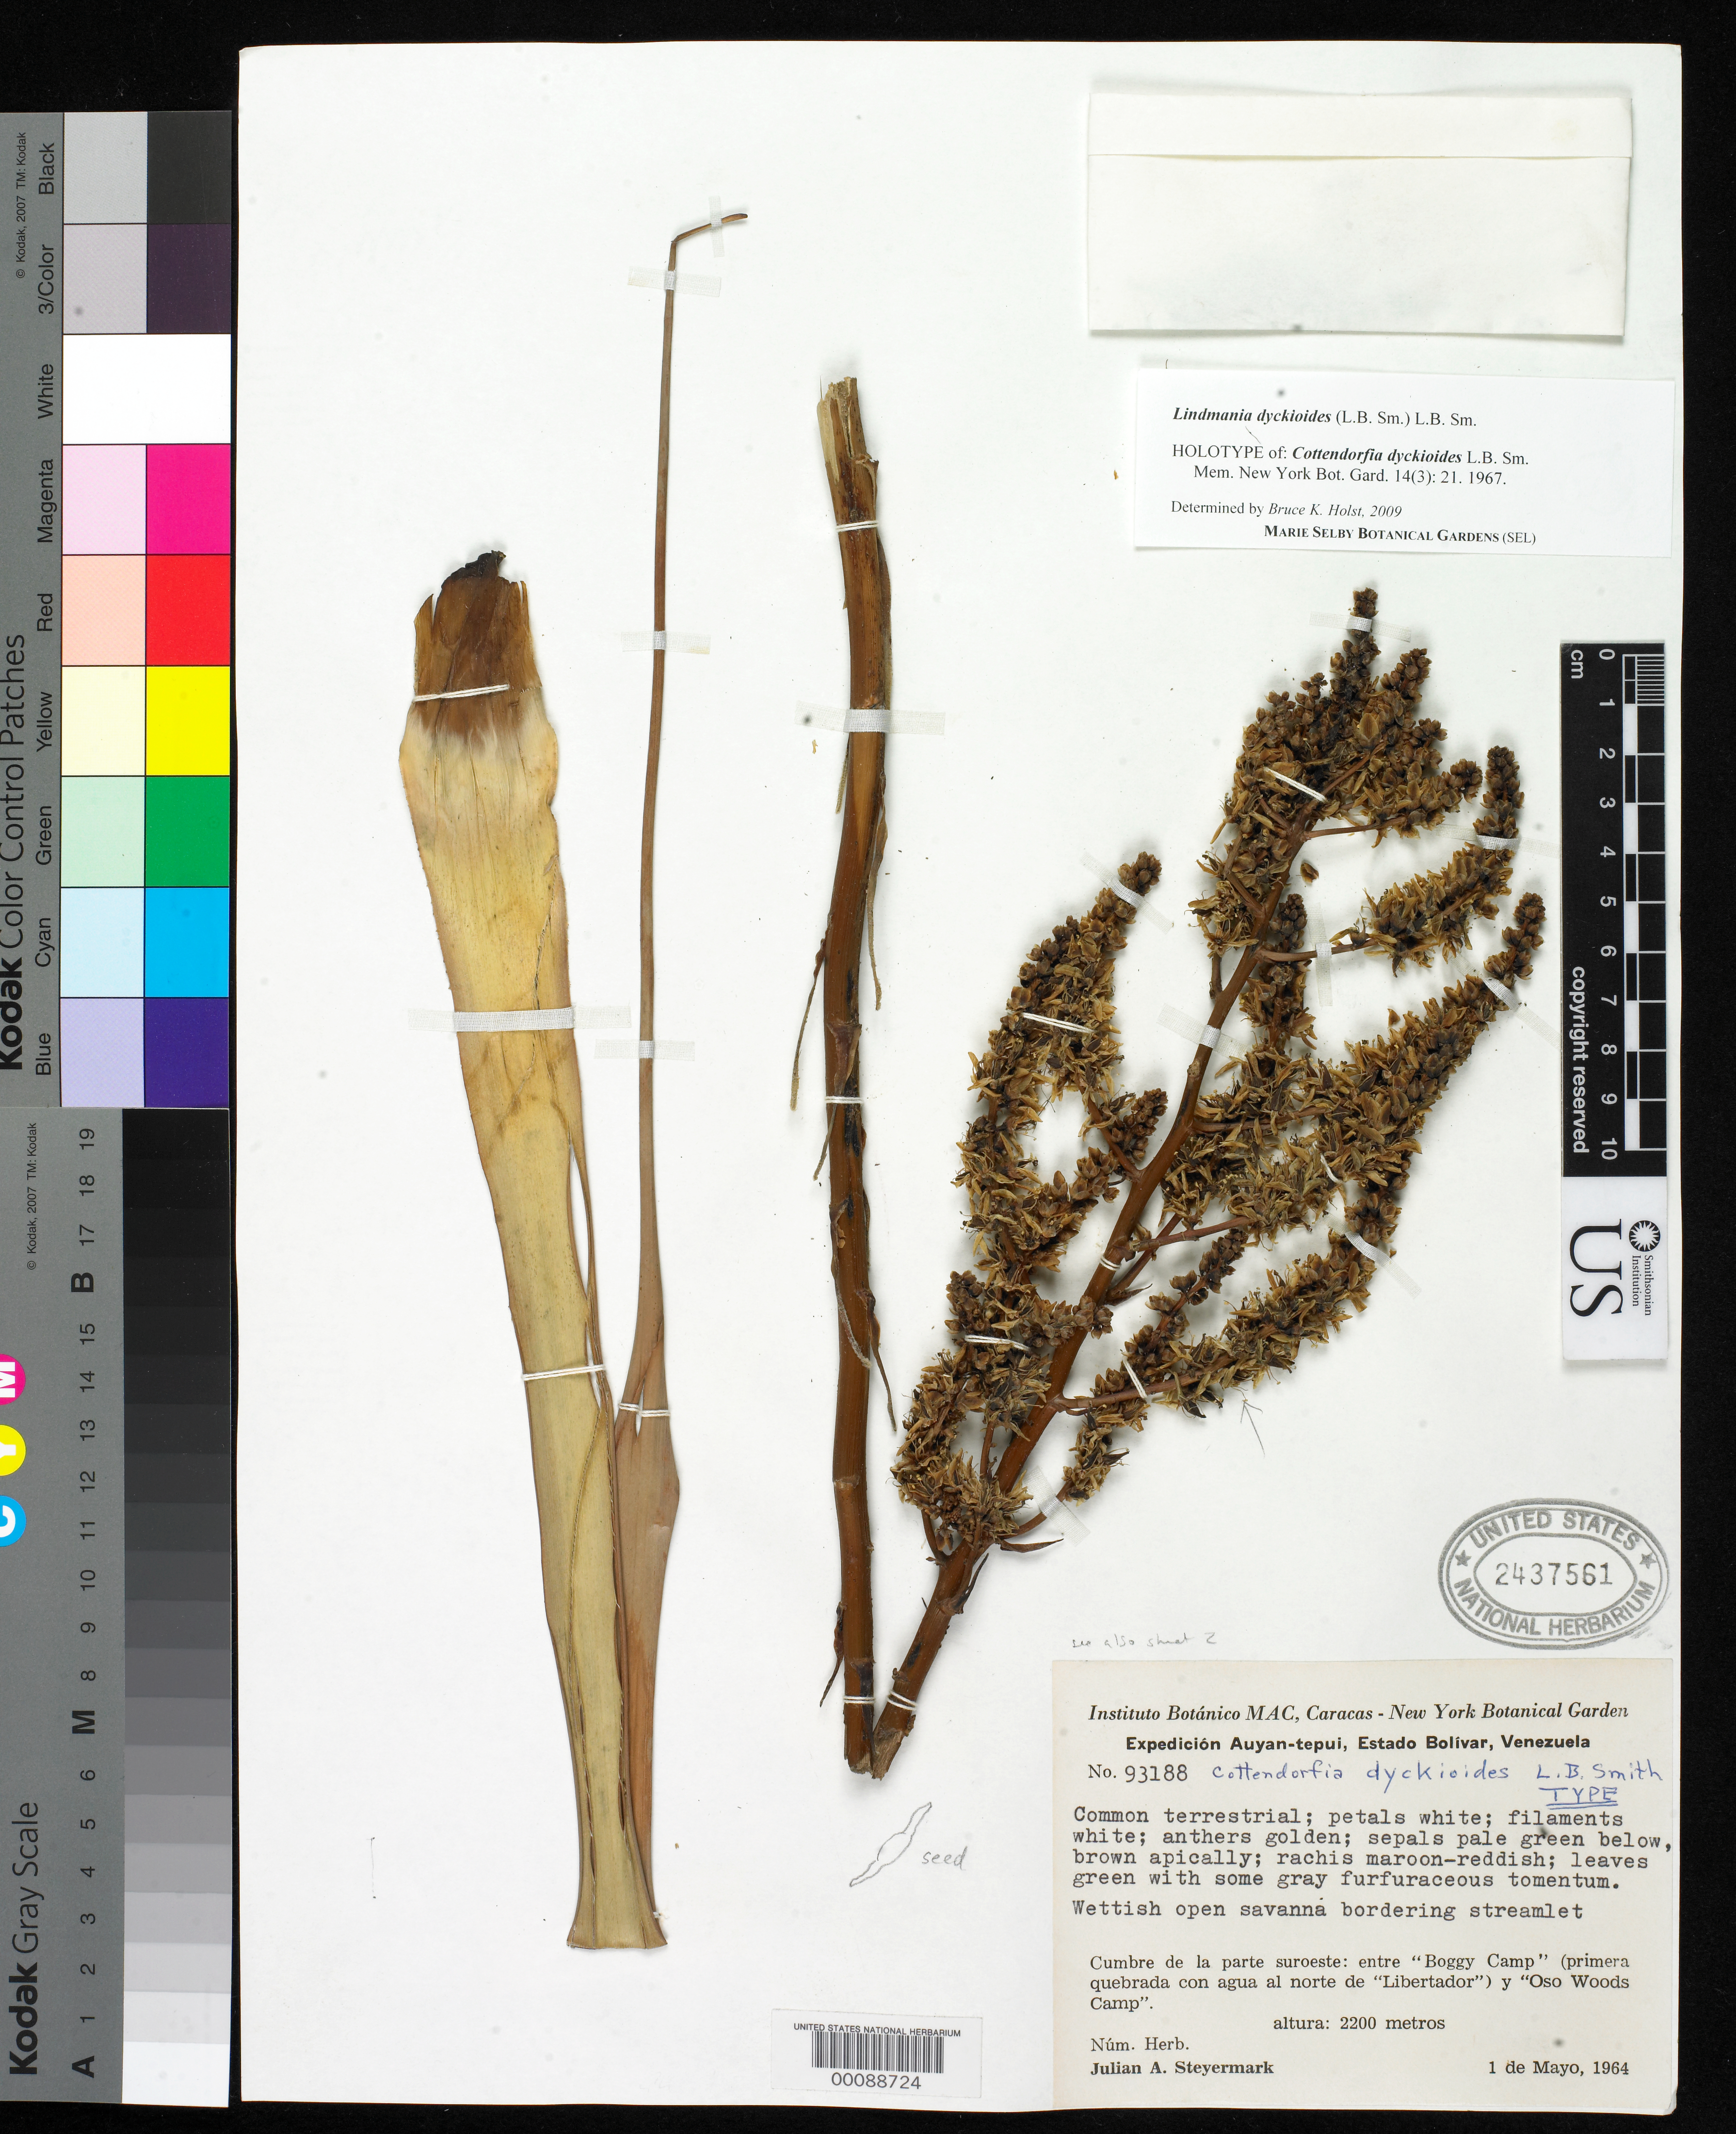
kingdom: Plantae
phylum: Tracheophyta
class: Liliopsida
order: Poales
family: Bromeliaceae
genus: Cottendorfia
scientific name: Cottendorfia dyckioides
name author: L.B. Sm.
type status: Holotype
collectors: J. Steyermark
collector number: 93188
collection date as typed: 01 May 1964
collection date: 1964-05-01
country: Venezuela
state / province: Bolivar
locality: Between Boggy Camp and Oso Woods Camp.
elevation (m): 2200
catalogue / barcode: US 2437561